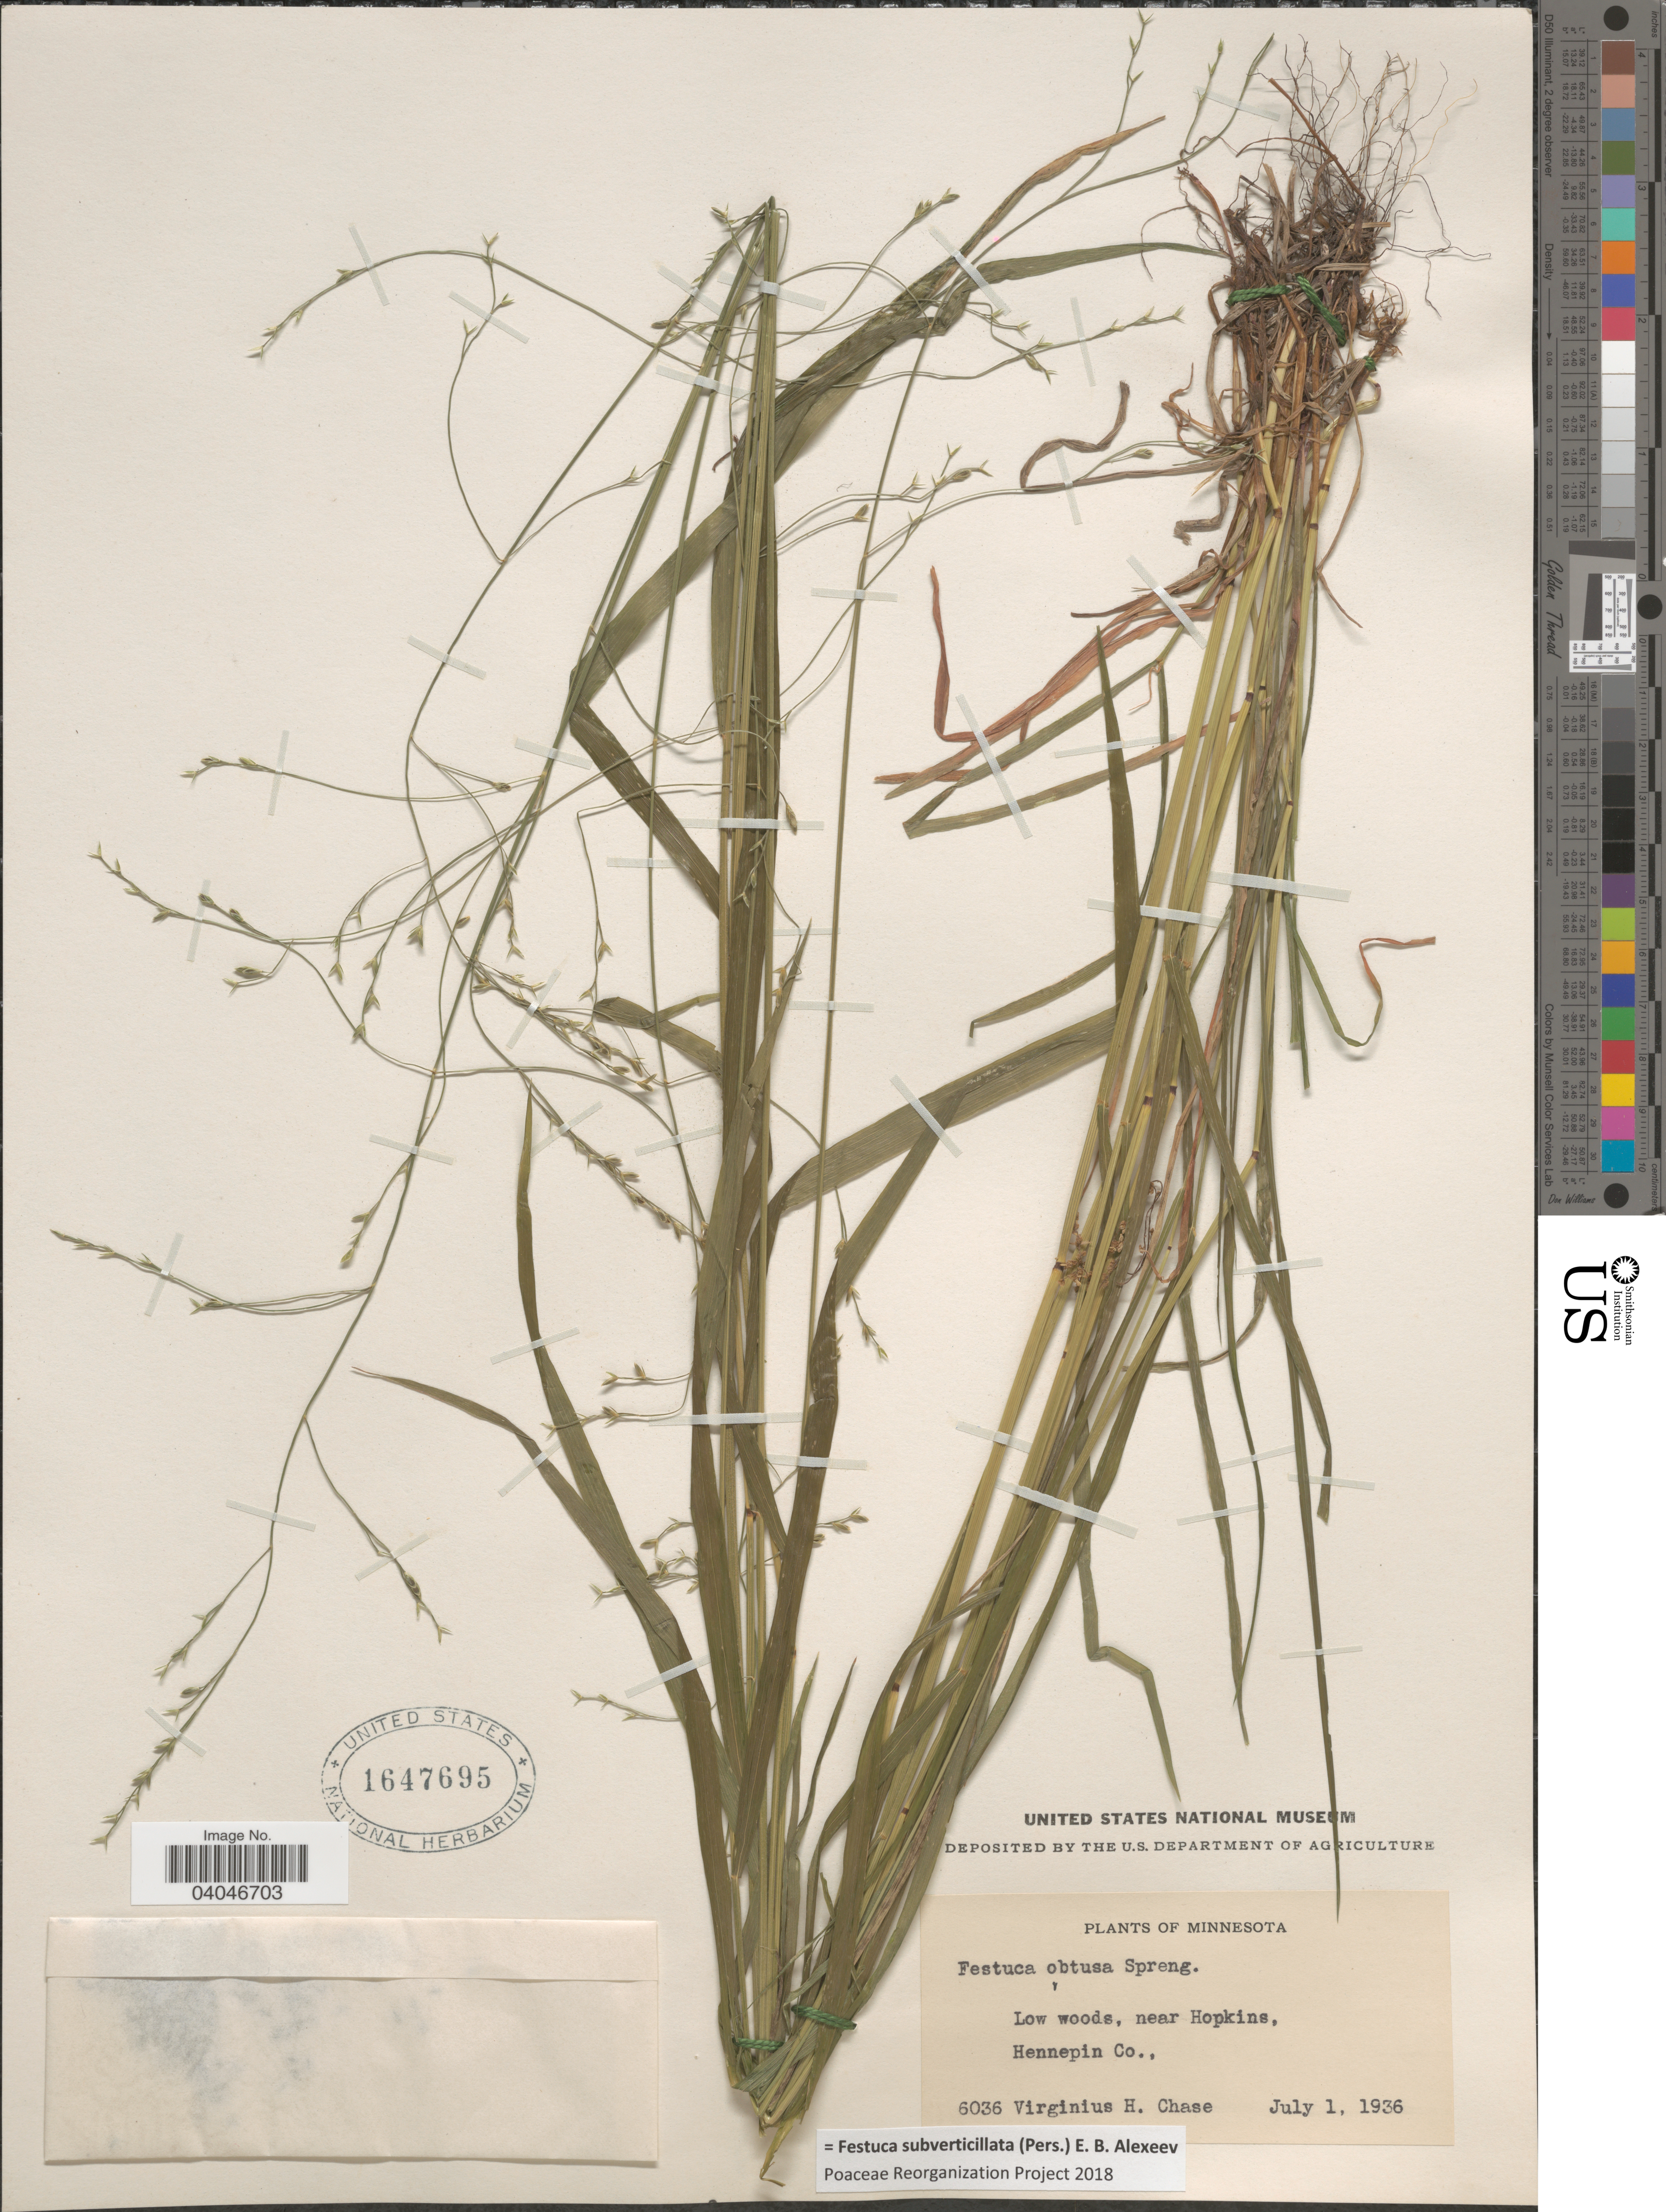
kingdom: Plantae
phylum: Tracheophyta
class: Liliopsida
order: Poales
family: Poaceae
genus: Festuca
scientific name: Festuca subverticillata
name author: (Pers.) E.B. Alexeev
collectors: V. H. Chase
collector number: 6036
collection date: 1936-07-01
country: United States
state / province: Minnesota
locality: Low woods, near Hopkins, Hennepin Co.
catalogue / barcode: US 1647695